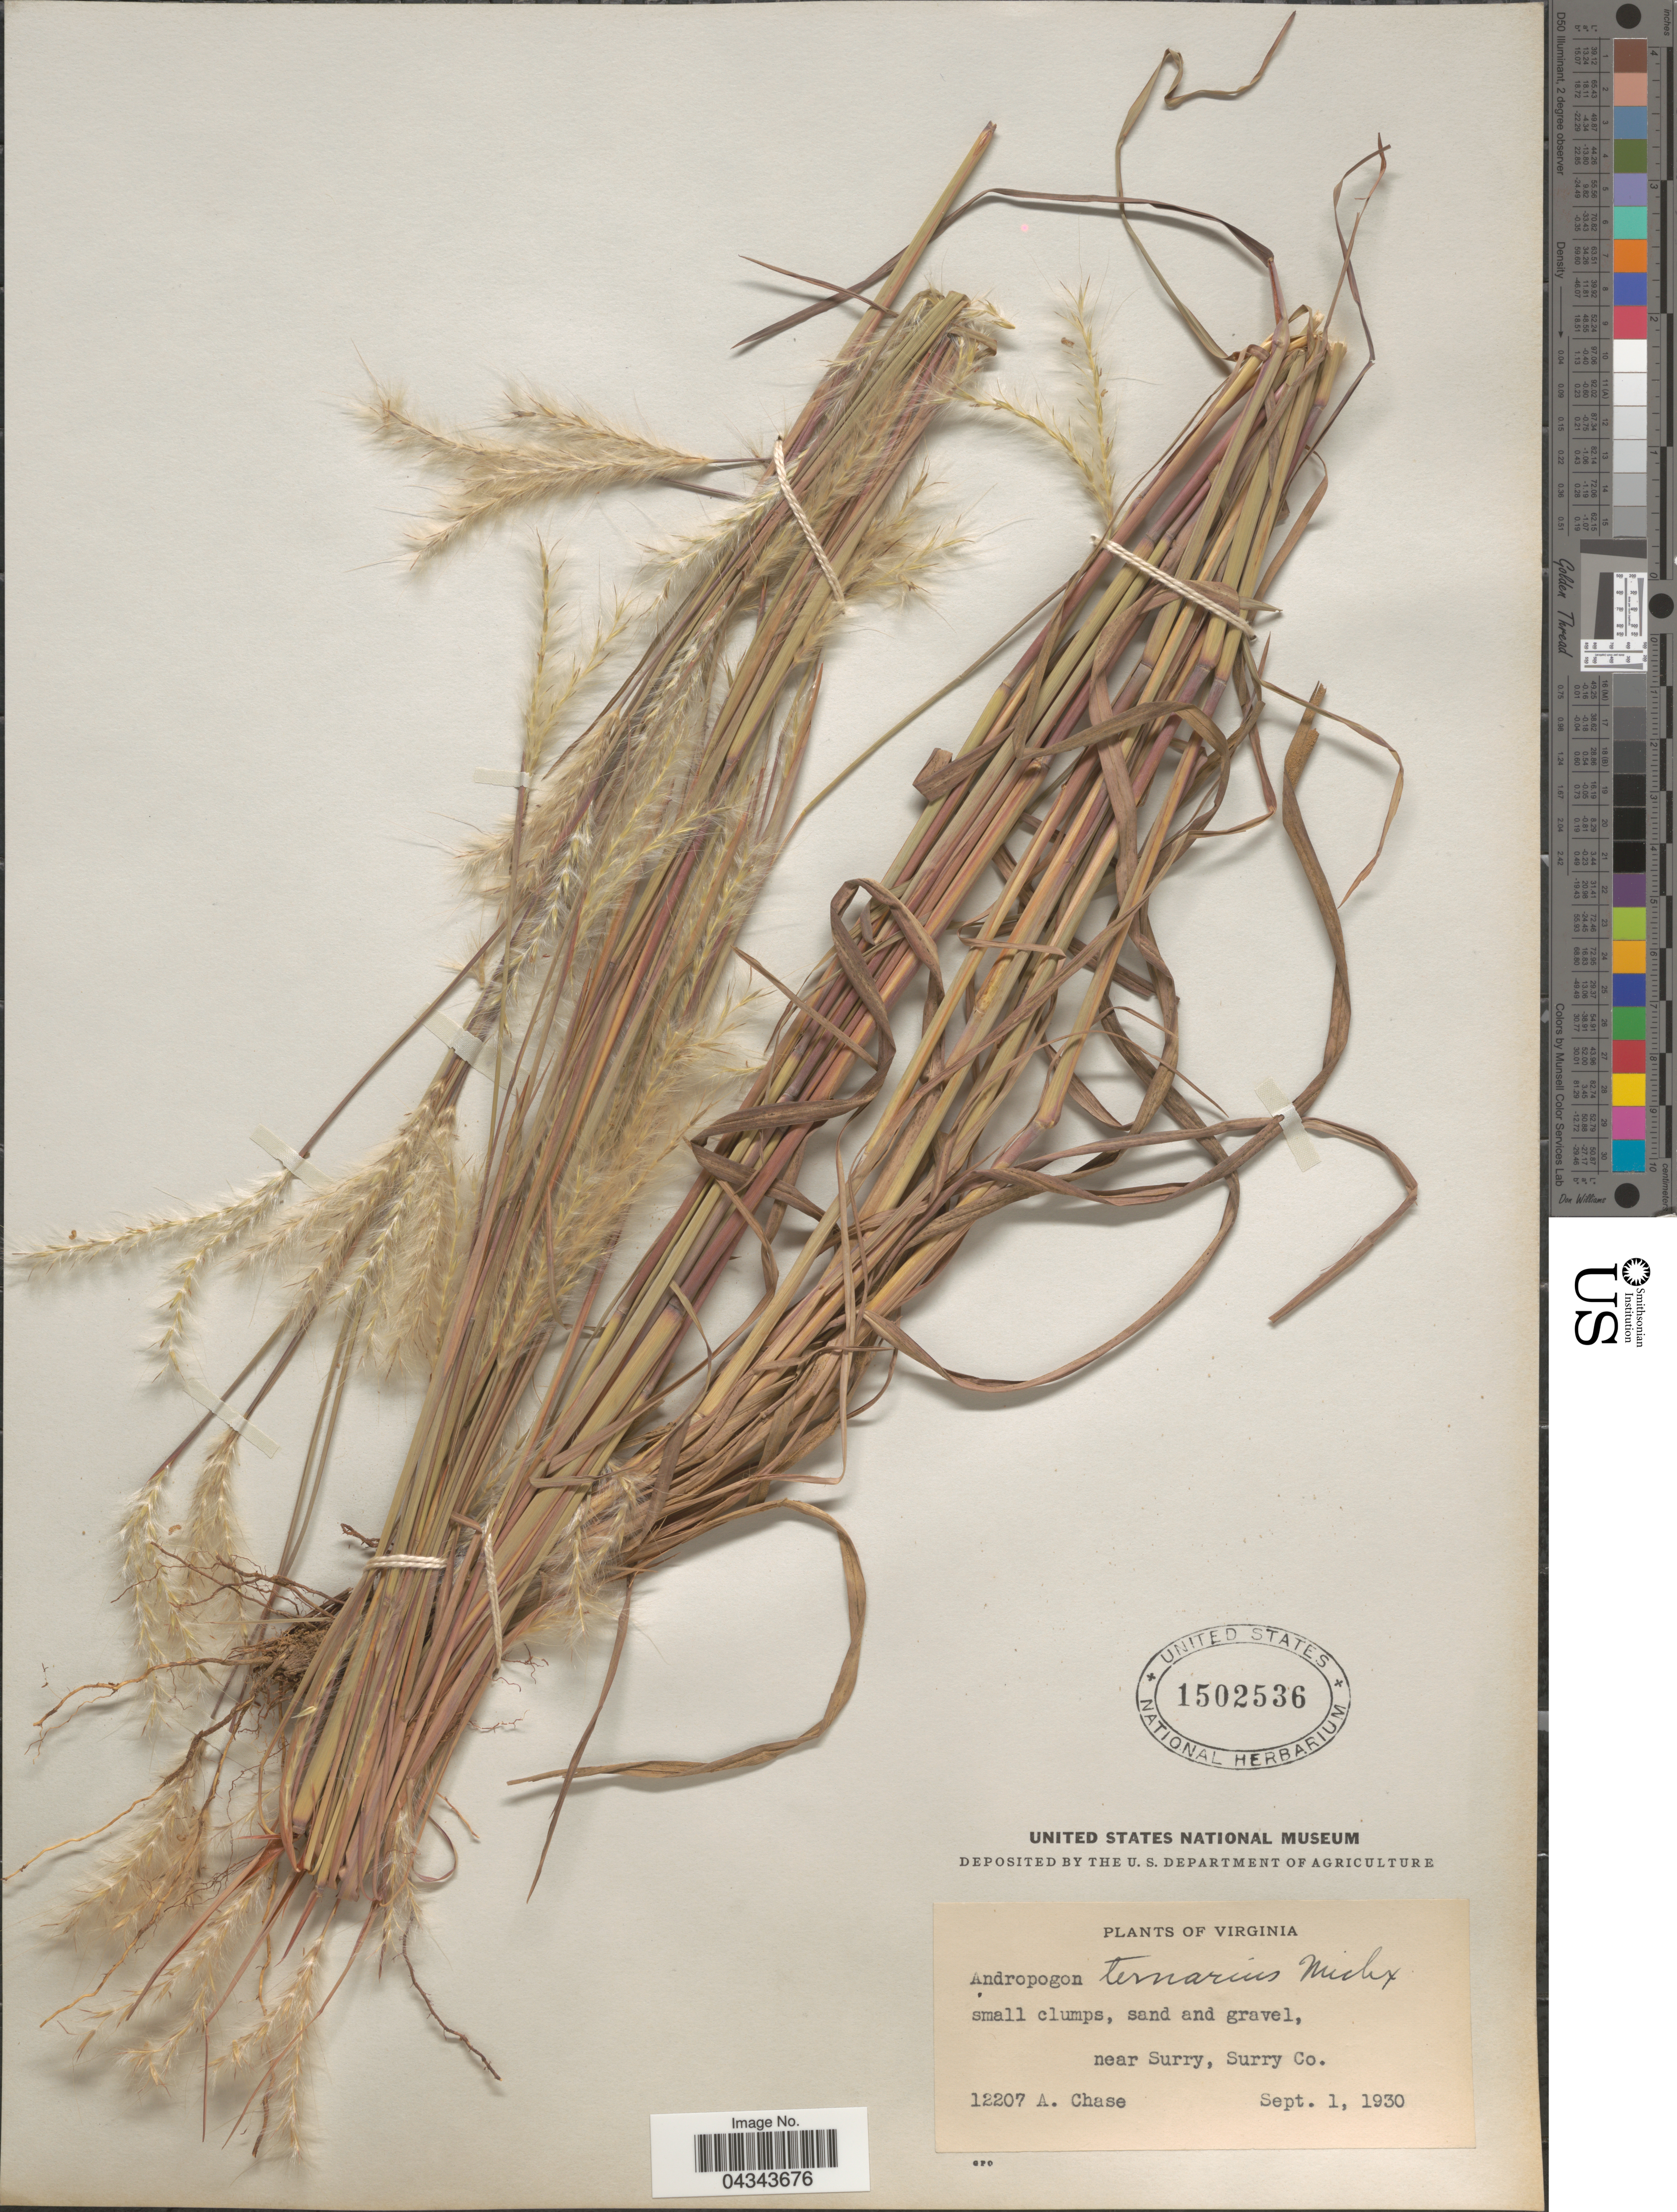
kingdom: Plantae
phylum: Tracheophyta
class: Liliopsida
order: Poales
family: Poaceae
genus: Andropogon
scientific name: Andropogon ternarius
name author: Michx.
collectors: A. Chase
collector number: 12207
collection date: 1930-09-01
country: United States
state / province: Virginia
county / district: Rappahannock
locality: Near Surry, Surry Co.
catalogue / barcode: US 1502536